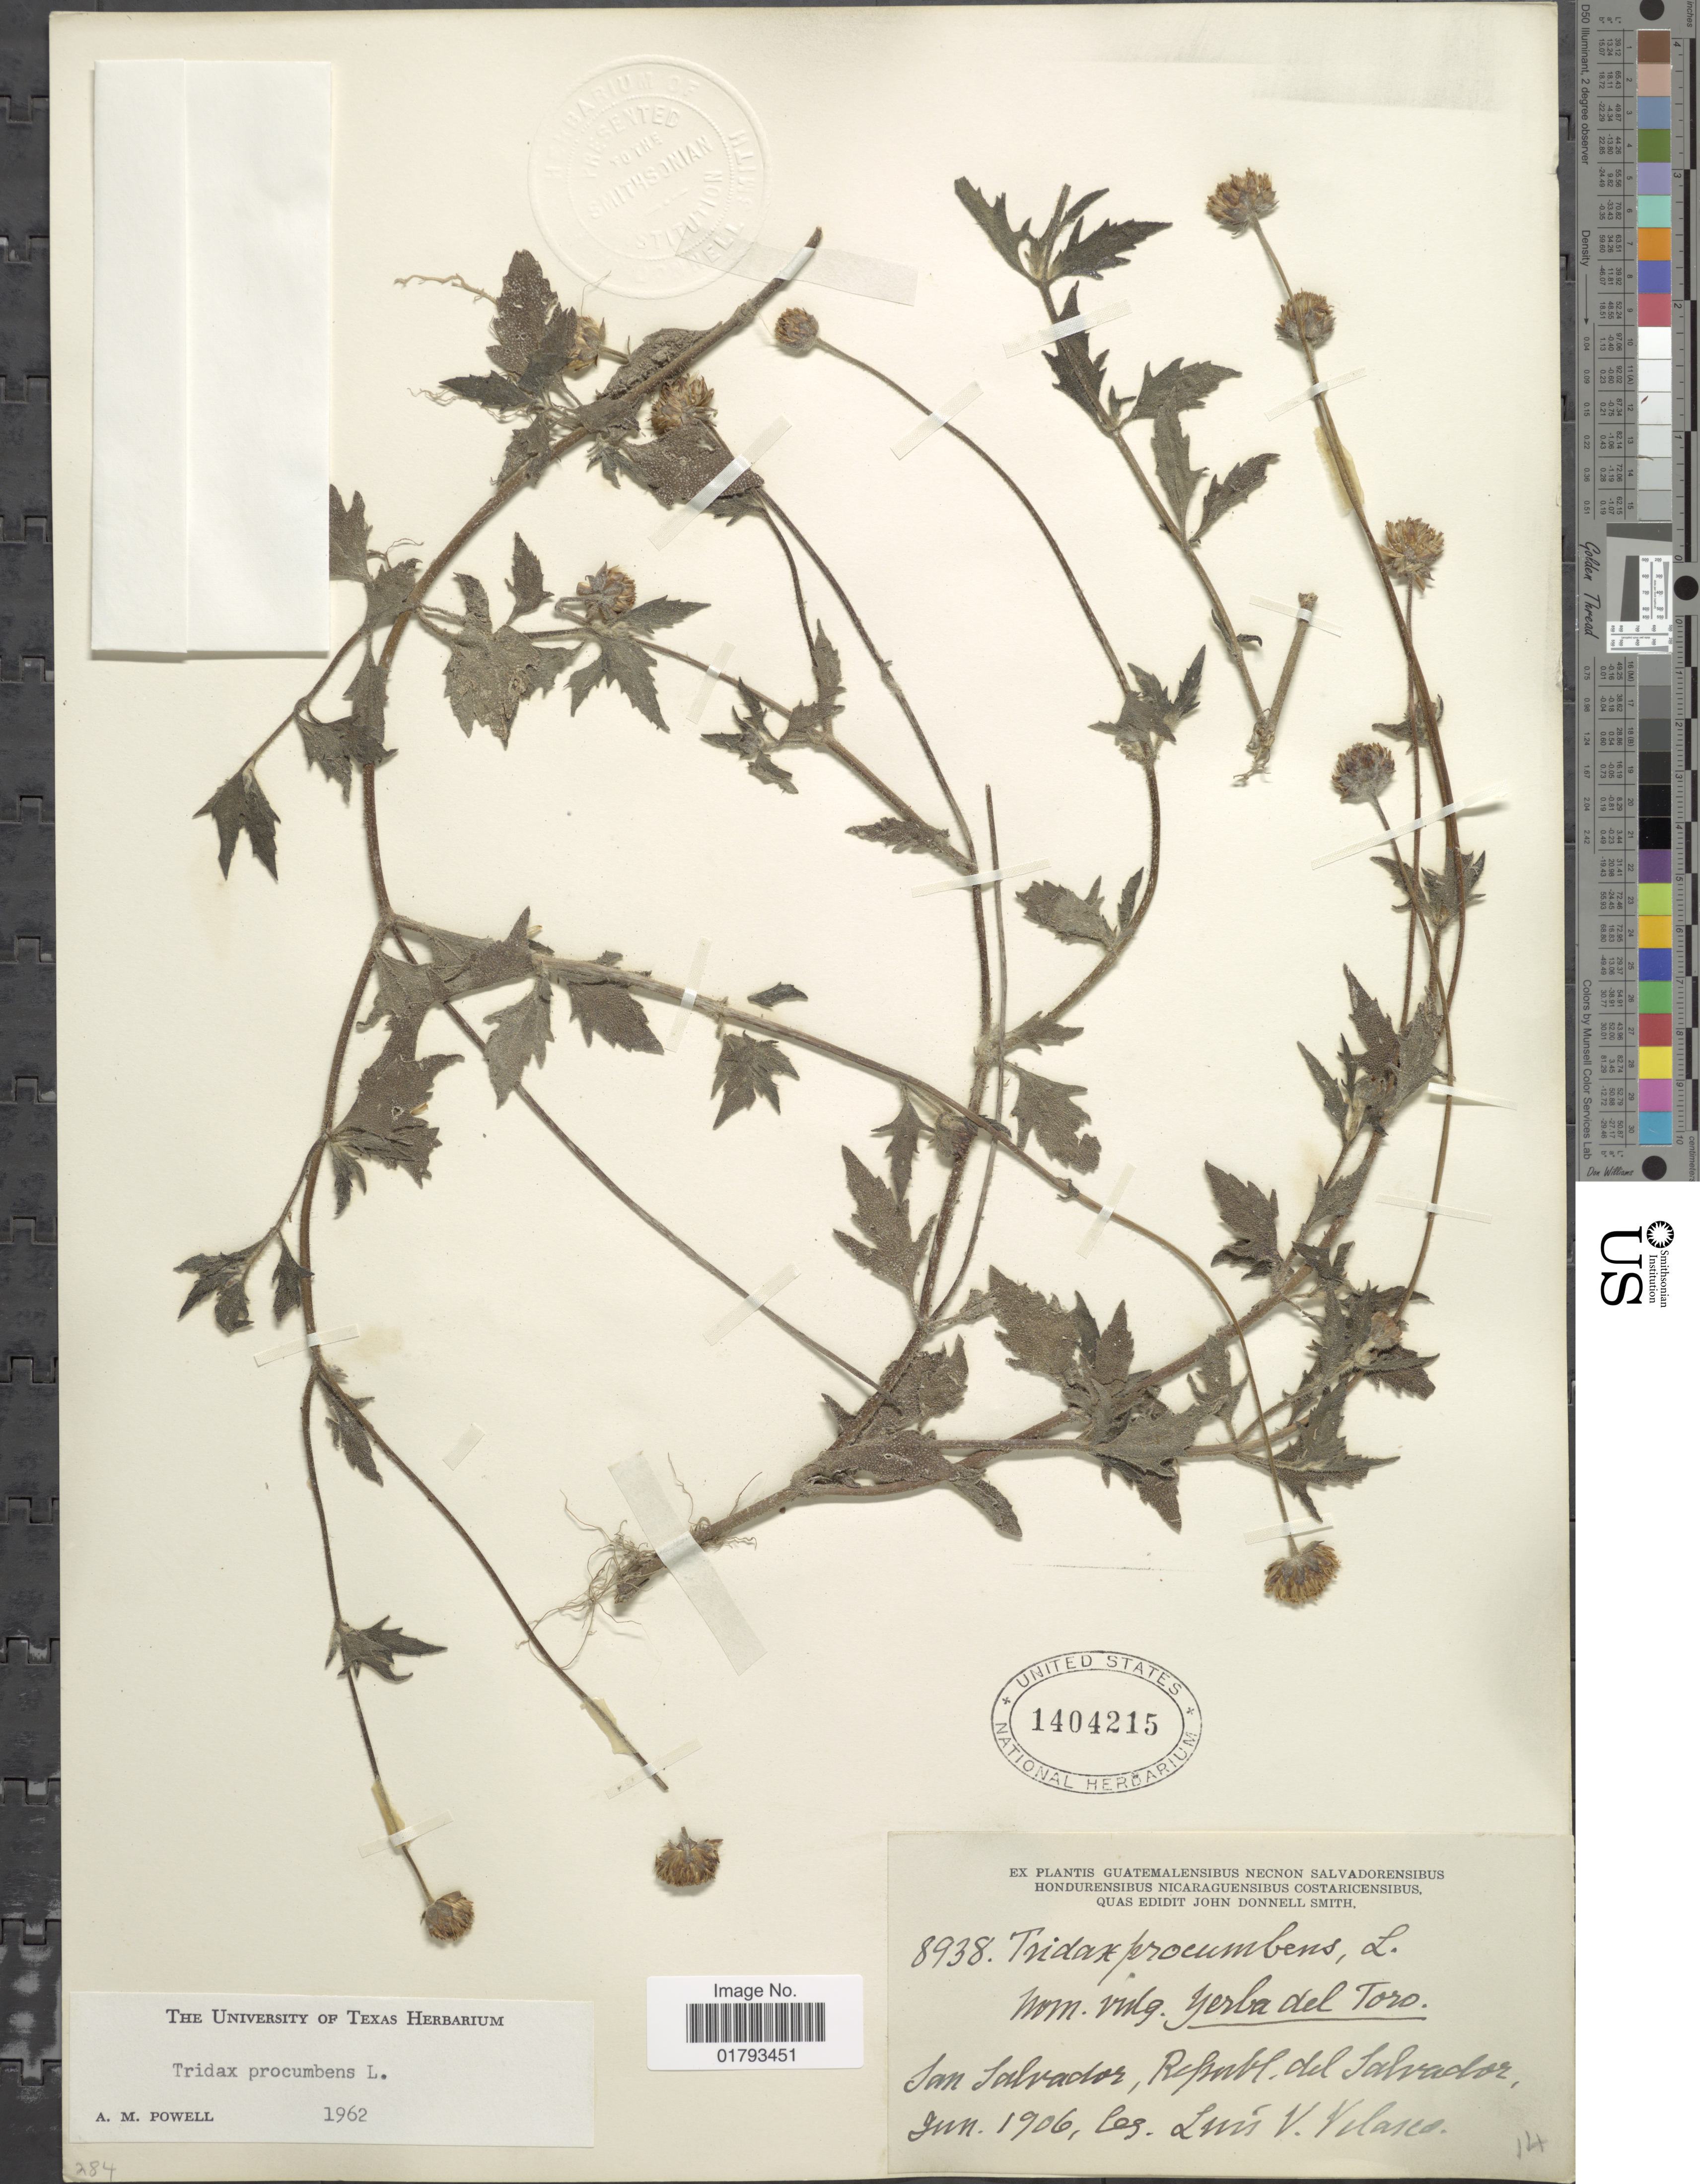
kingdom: Plantae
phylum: Tracheophyta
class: Magnoliopsida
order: Asterales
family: Asteraceae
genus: Tridax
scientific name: Tridax procumbens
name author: L.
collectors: L. Velasco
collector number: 8938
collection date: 1906-06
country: El Salvador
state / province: San Salvador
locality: San Salvador, Republ. del Salvador.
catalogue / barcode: US 1404215